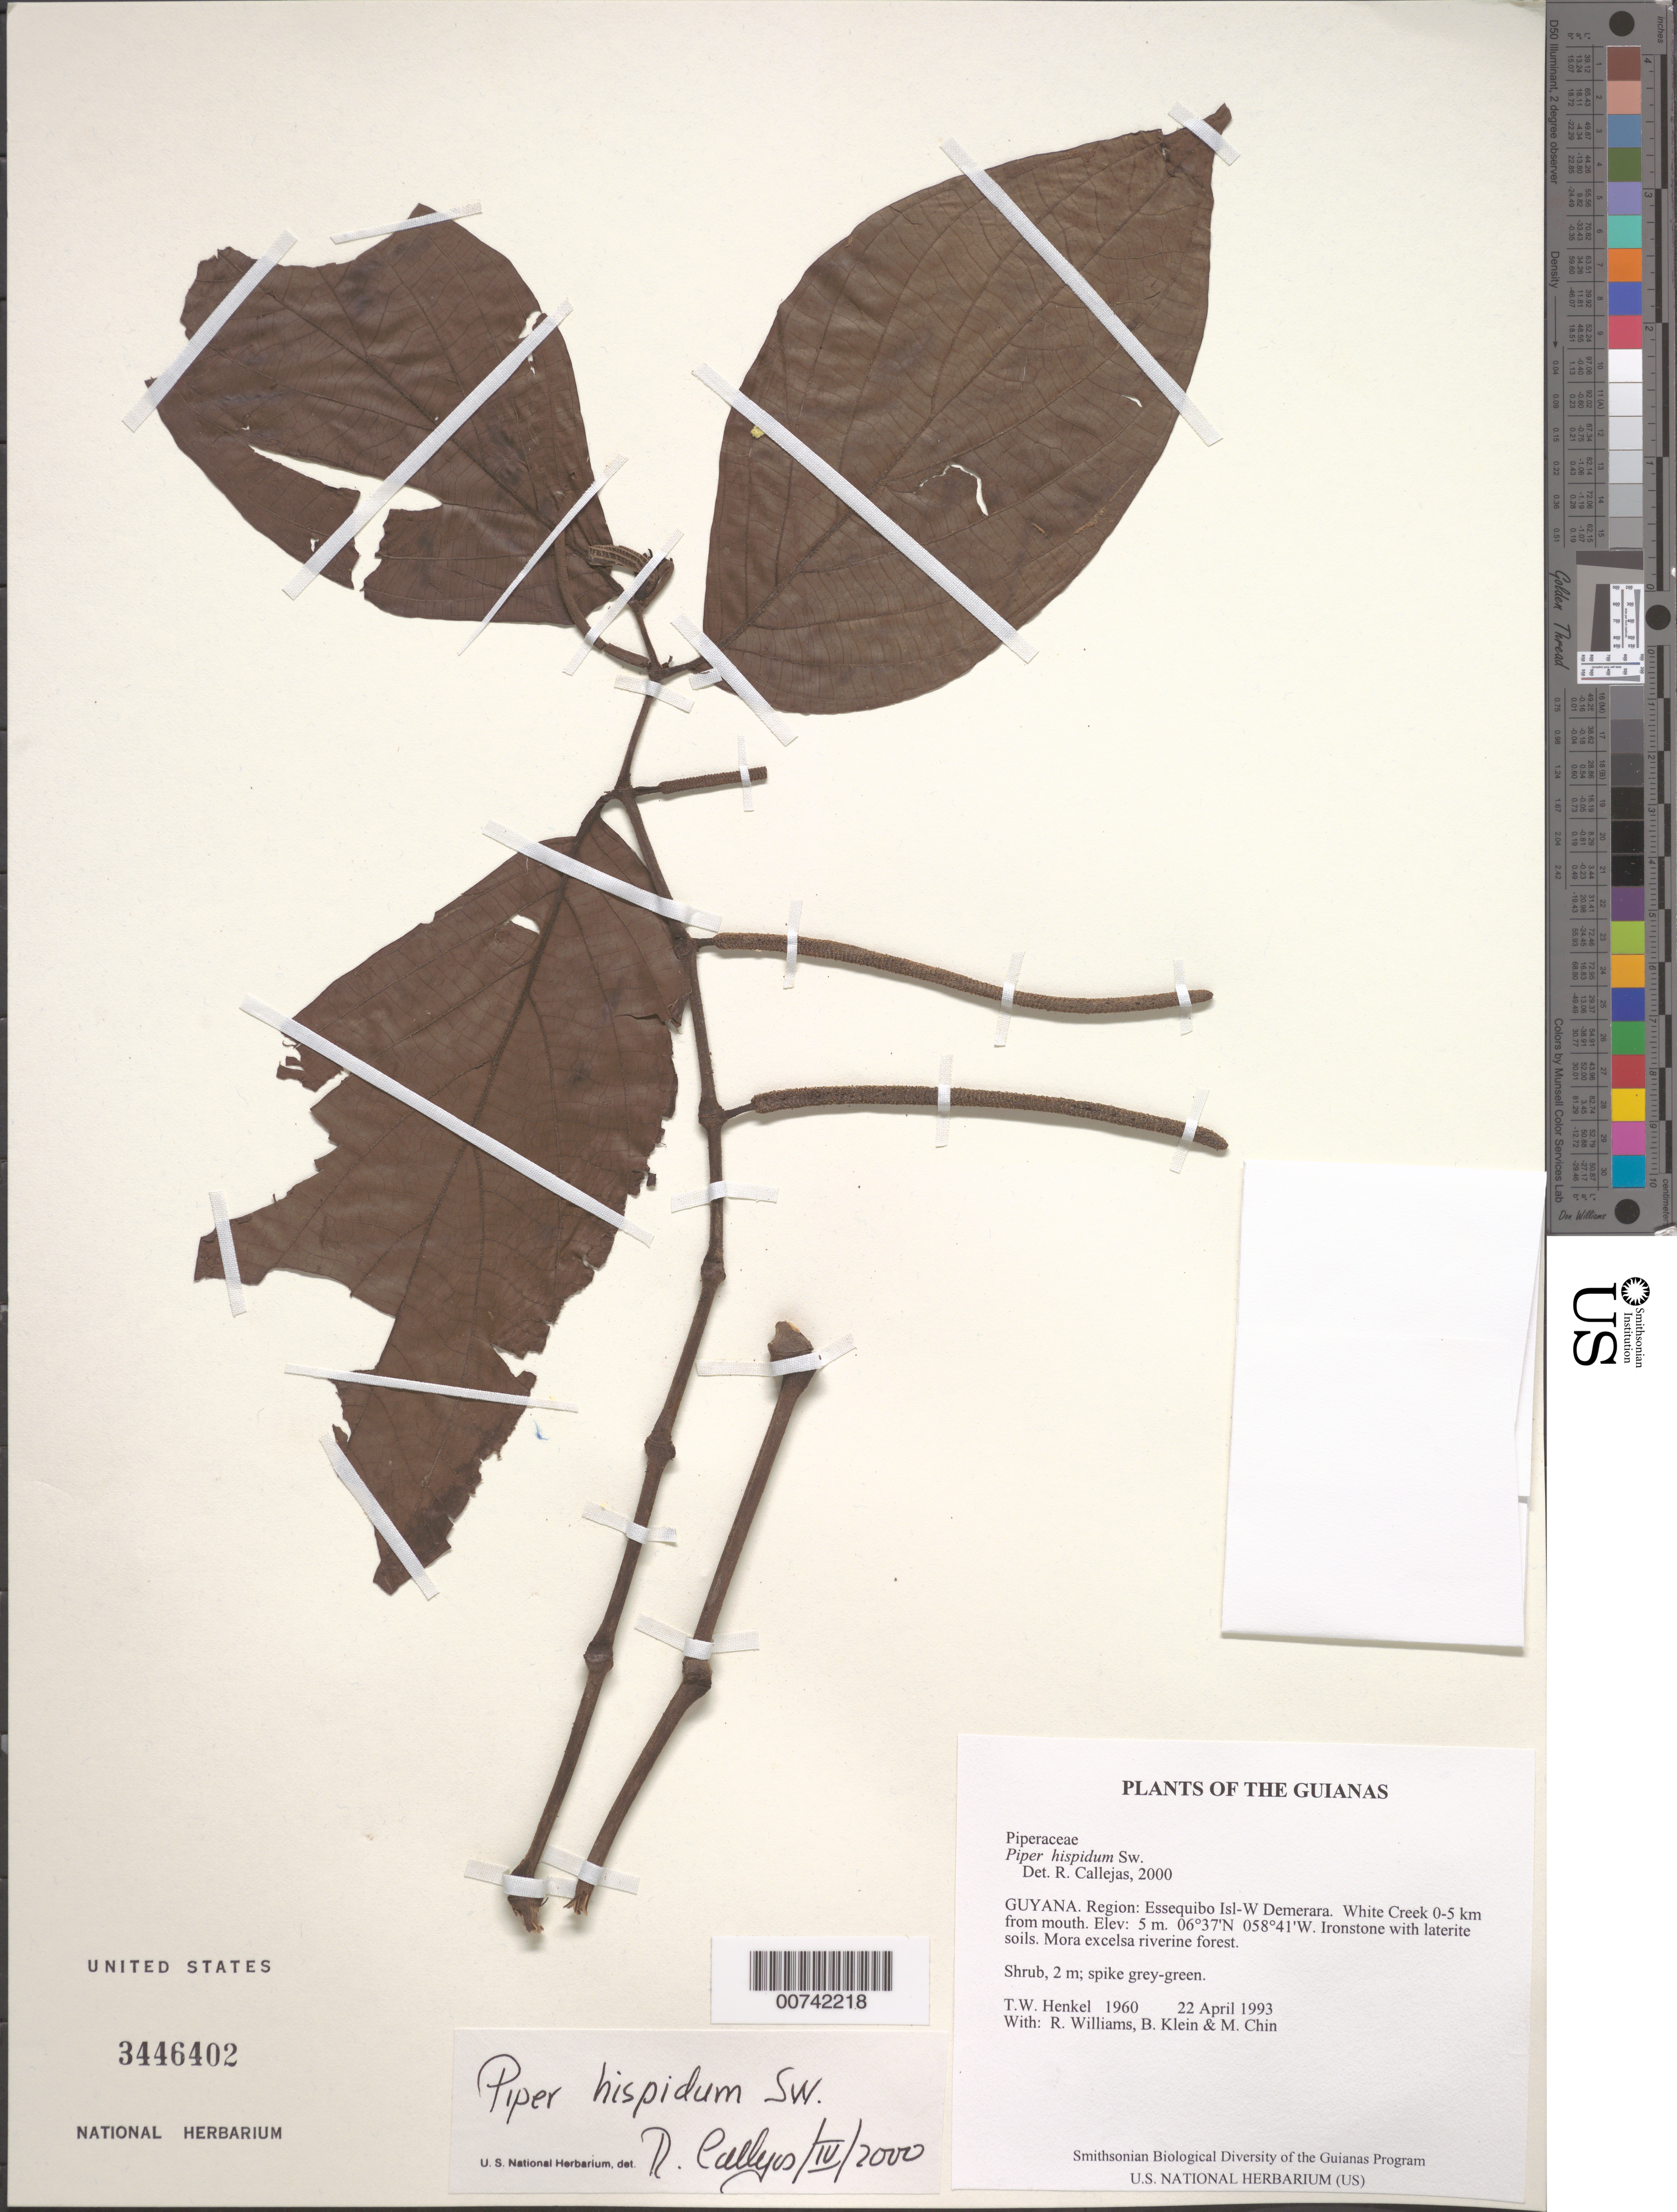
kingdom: Plantae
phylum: Tracheophyta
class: Magnoliopsida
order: Piperales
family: Piperaceae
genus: Piper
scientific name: Piper hispidum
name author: Sw.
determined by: Callejas, Ricardo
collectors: T. Henkel, R. Williams, B. Klein & M. Chin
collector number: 1960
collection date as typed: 22 April 1993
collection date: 1993-04-22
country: Guyana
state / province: Essequibo Isl-W. Demerara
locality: White Creek 0-5 km from mouth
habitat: Ironstone with laterite soils. Mora excelsa riverine forest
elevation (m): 5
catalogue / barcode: US 3446402